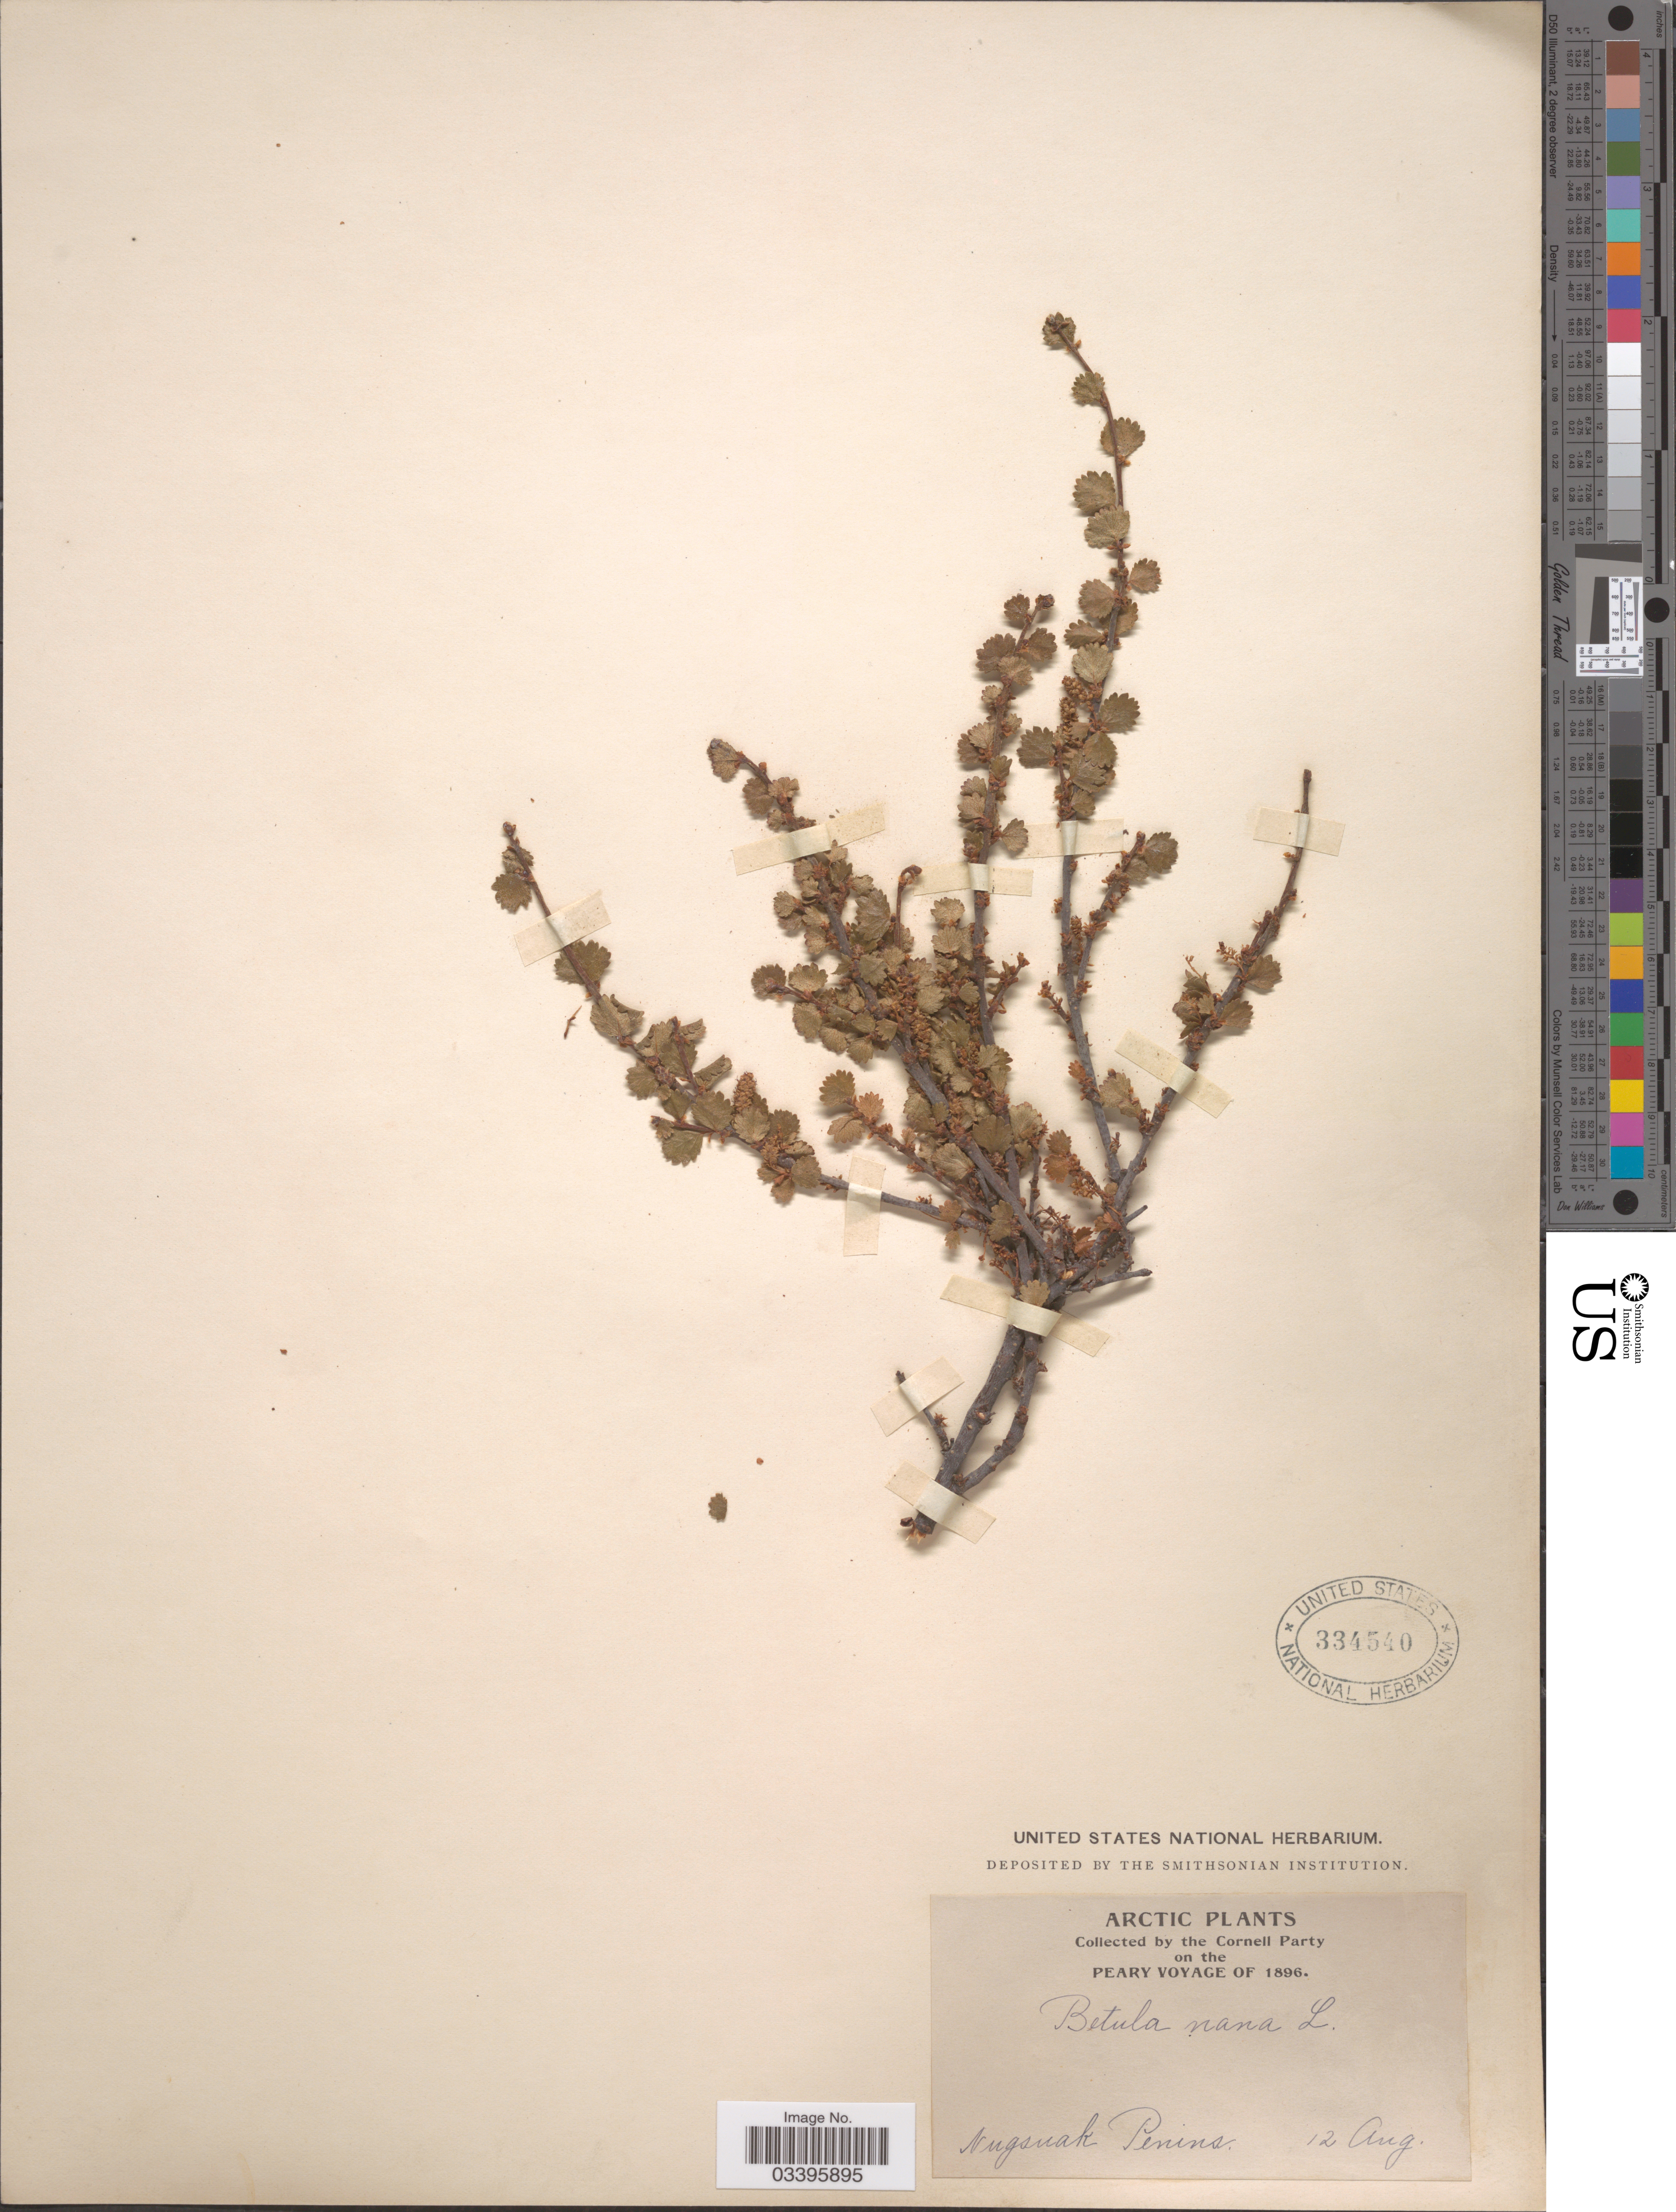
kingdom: Plantae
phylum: Tracheophyta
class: Magnoliopsida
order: Fagales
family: Betulaceae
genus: Betula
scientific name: Betula nana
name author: L.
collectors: Cornell Party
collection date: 1896-08-12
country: Greenland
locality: Arctic. Nugsuak Penins.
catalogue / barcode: US 334540